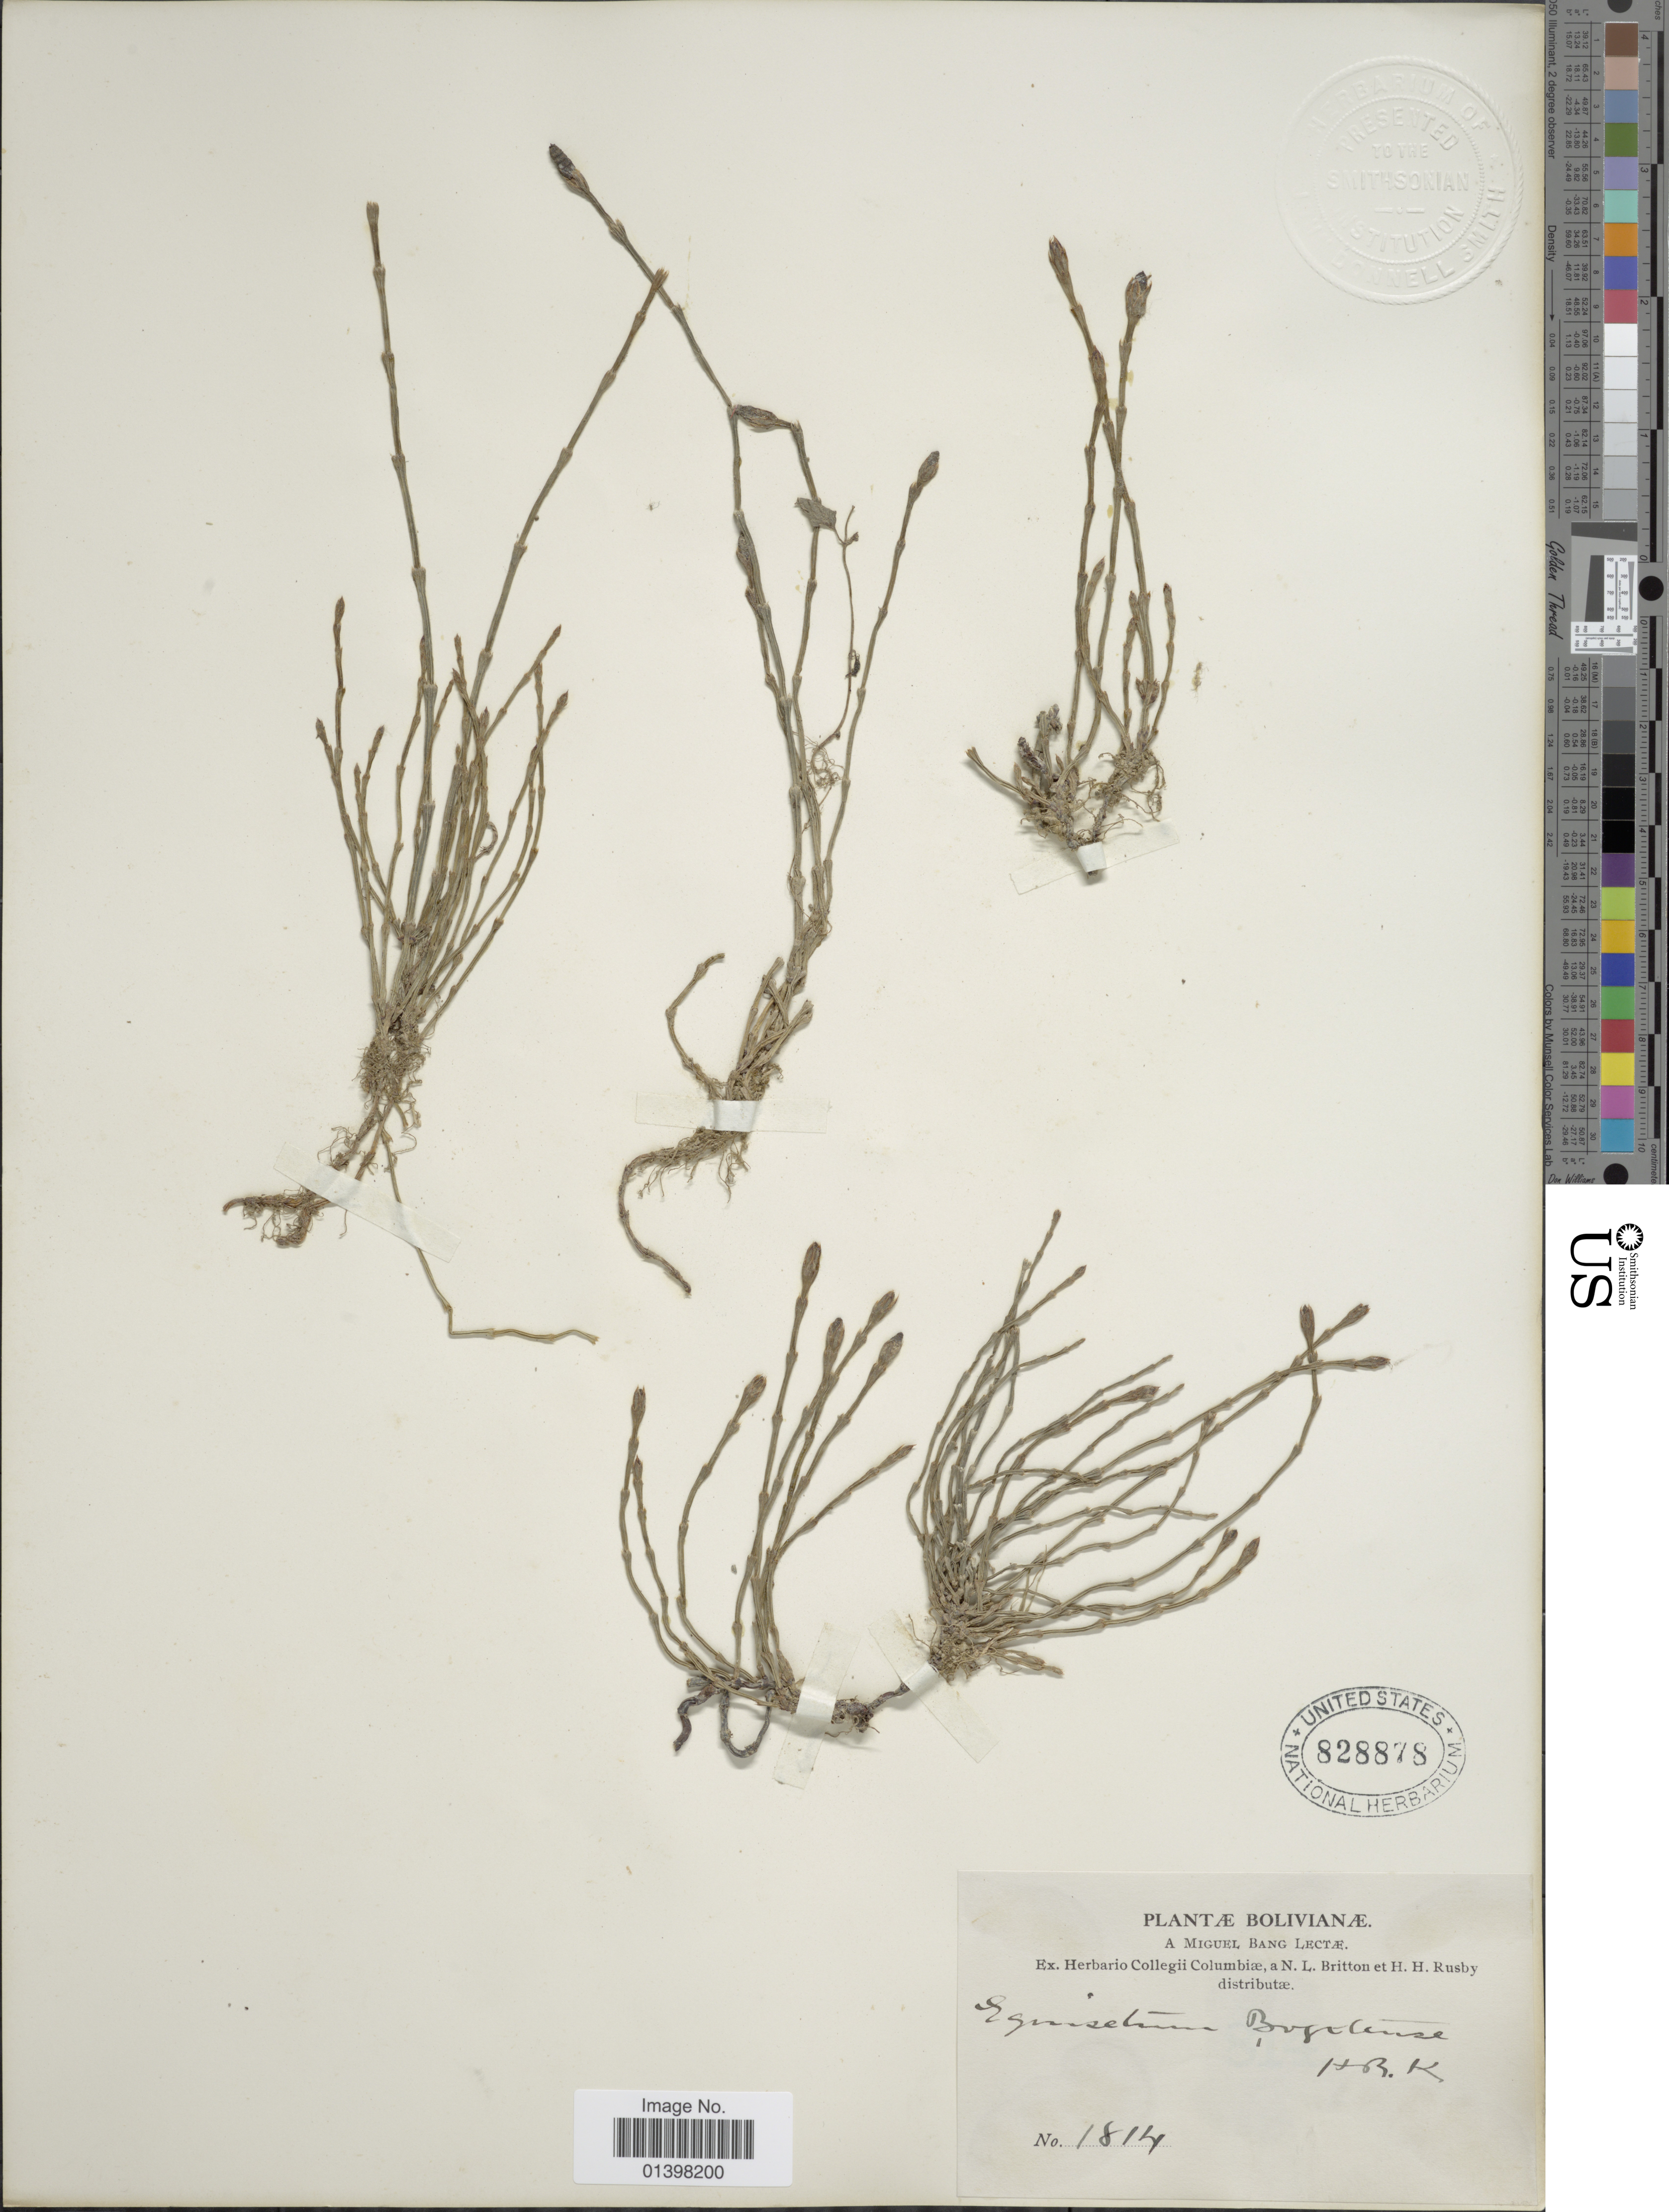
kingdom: Plantae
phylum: Tracheophyta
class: Polypodiopsida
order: Equisetales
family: Equisetaceae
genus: Equisetum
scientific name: Equisetum bogotense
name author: Kunth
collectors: M. Bang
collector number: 1814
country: Bolivia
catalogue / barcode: US 828878